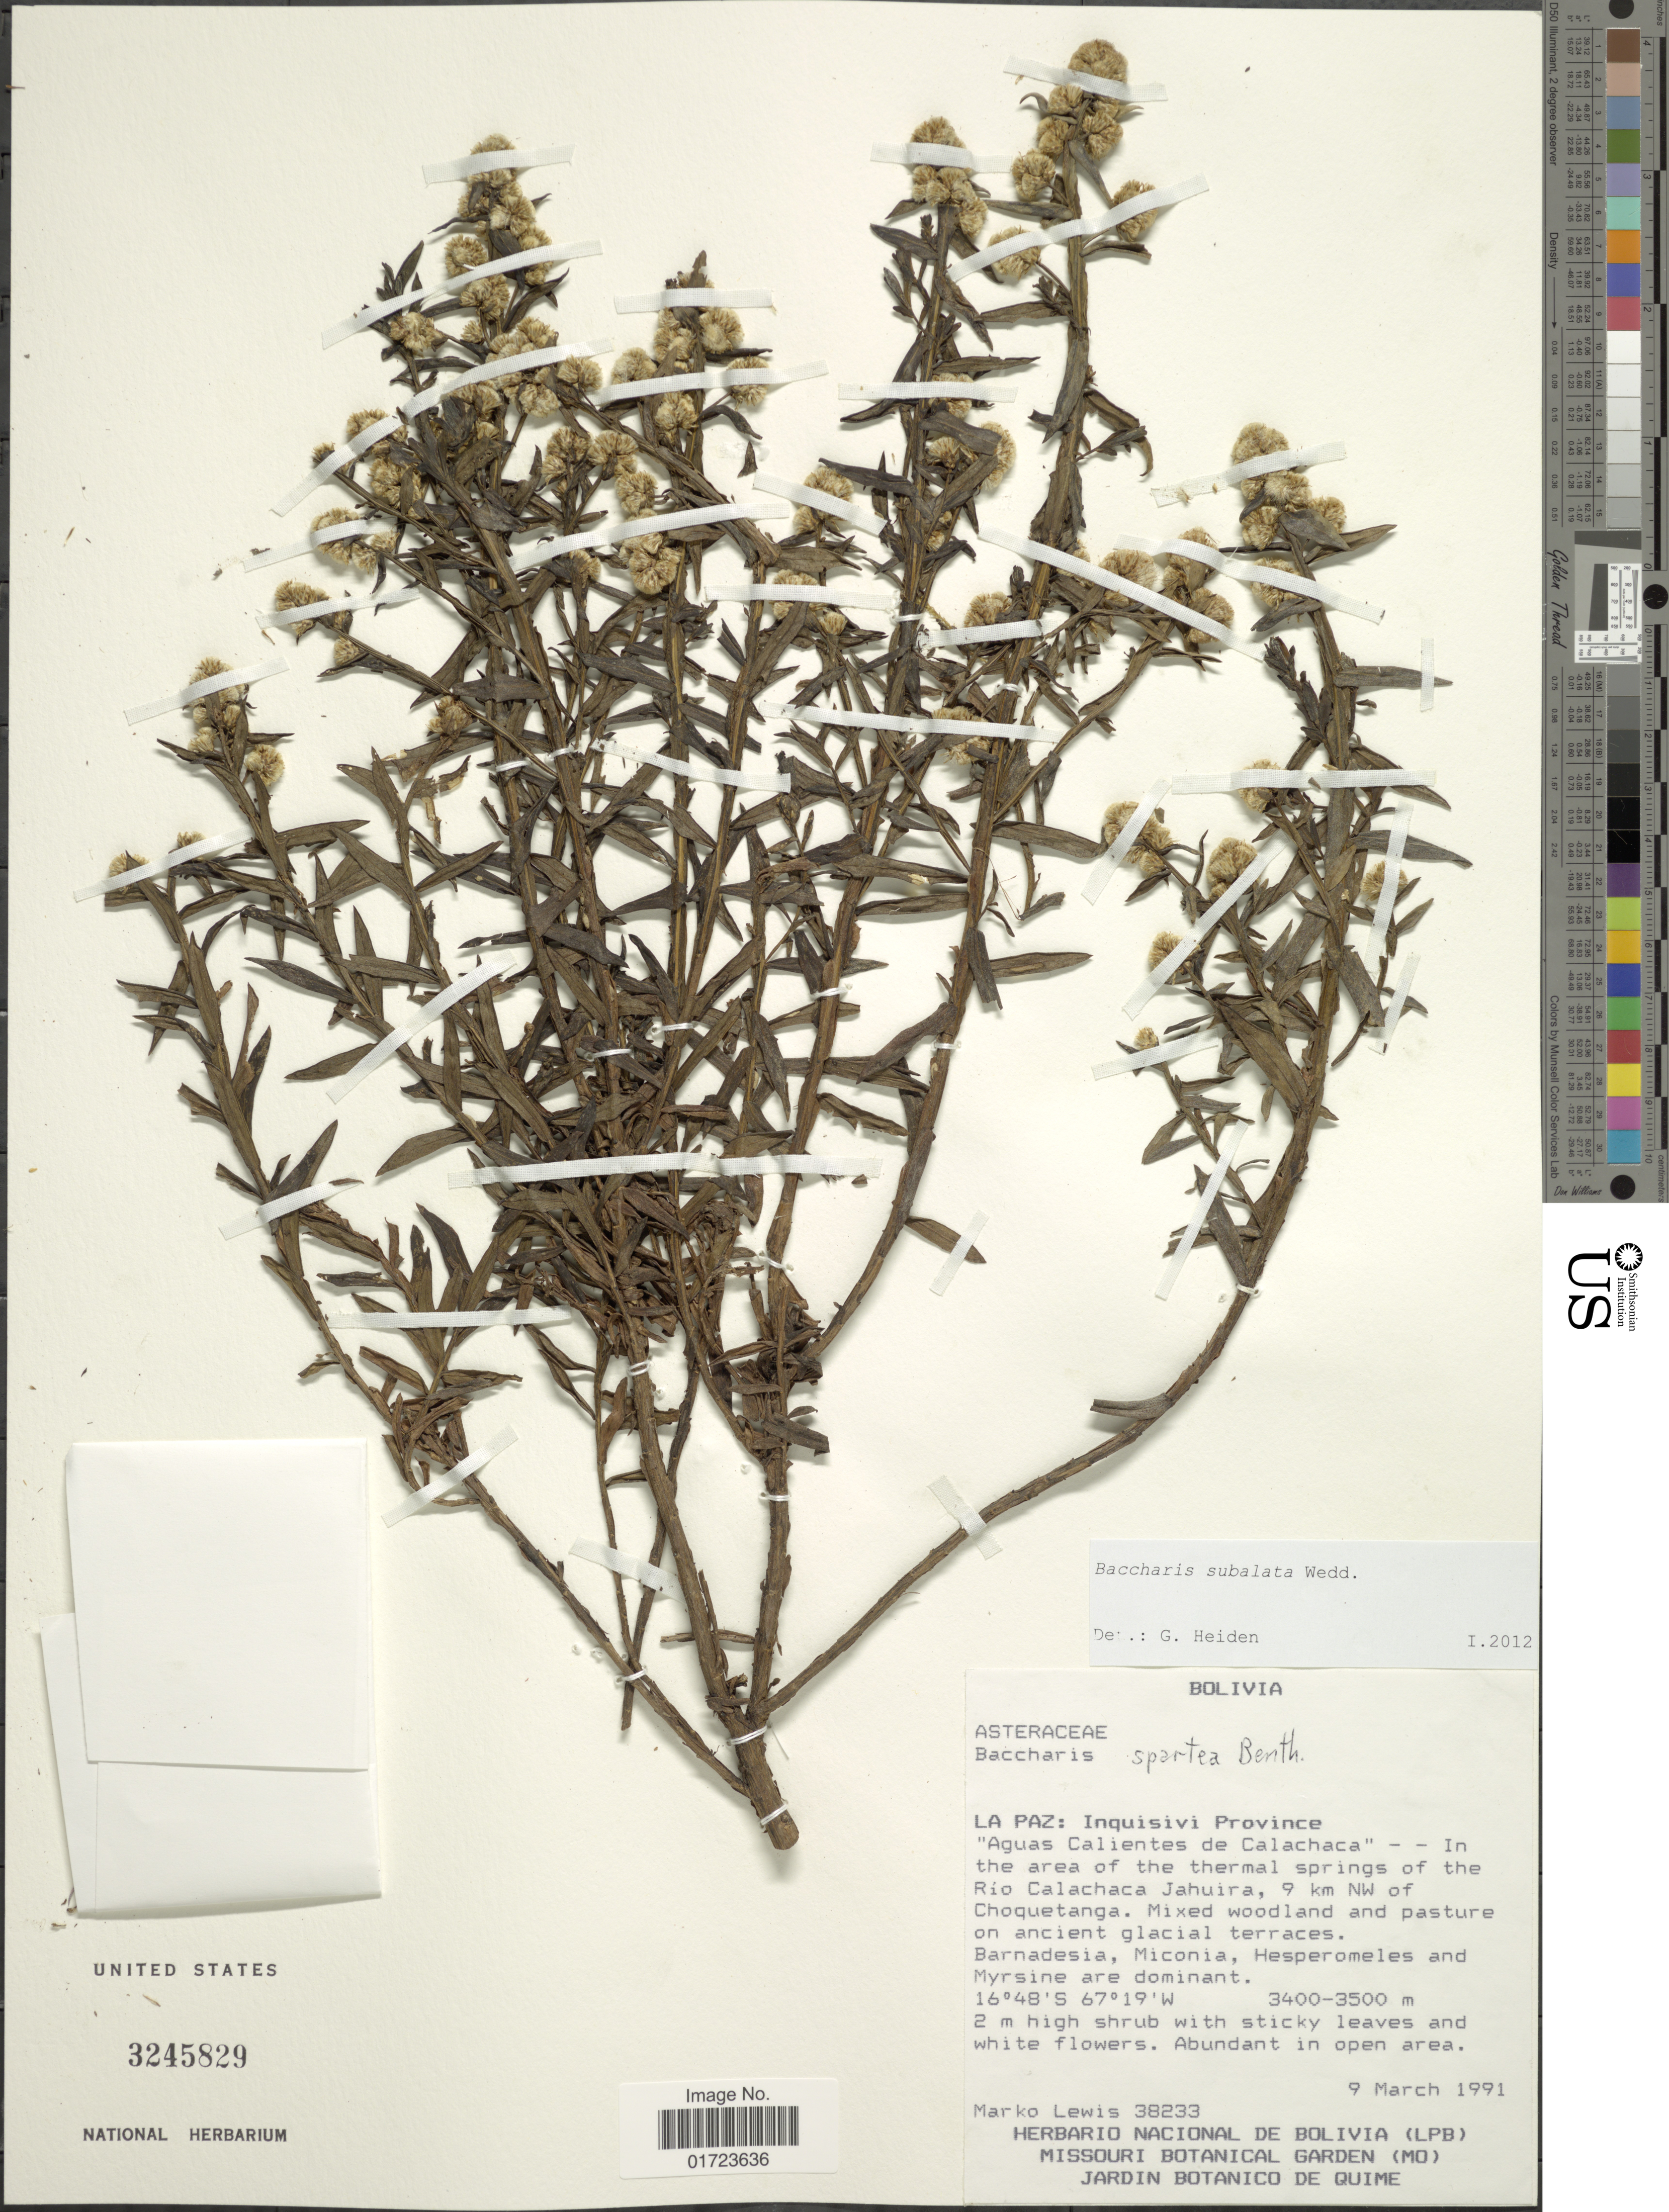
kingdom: Plantae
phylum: Tracheophyta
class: Magnoliopsida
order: Asterales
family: Asteraceae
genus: Baccharis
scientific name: Baccharis subalata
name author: Wedd.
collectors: M. A. Lewis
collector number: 38233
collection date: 1991-03-09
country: Bolivia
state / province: La Paz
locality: La Paz: Inquisivi Province, "Aguas Calientes de Calachaca" - - In the area of the thermal springs of the Rio Rio Calachaca Jahuira, 9 km NW of the Coquetanga.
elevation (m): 3400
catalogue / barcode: US 3245829